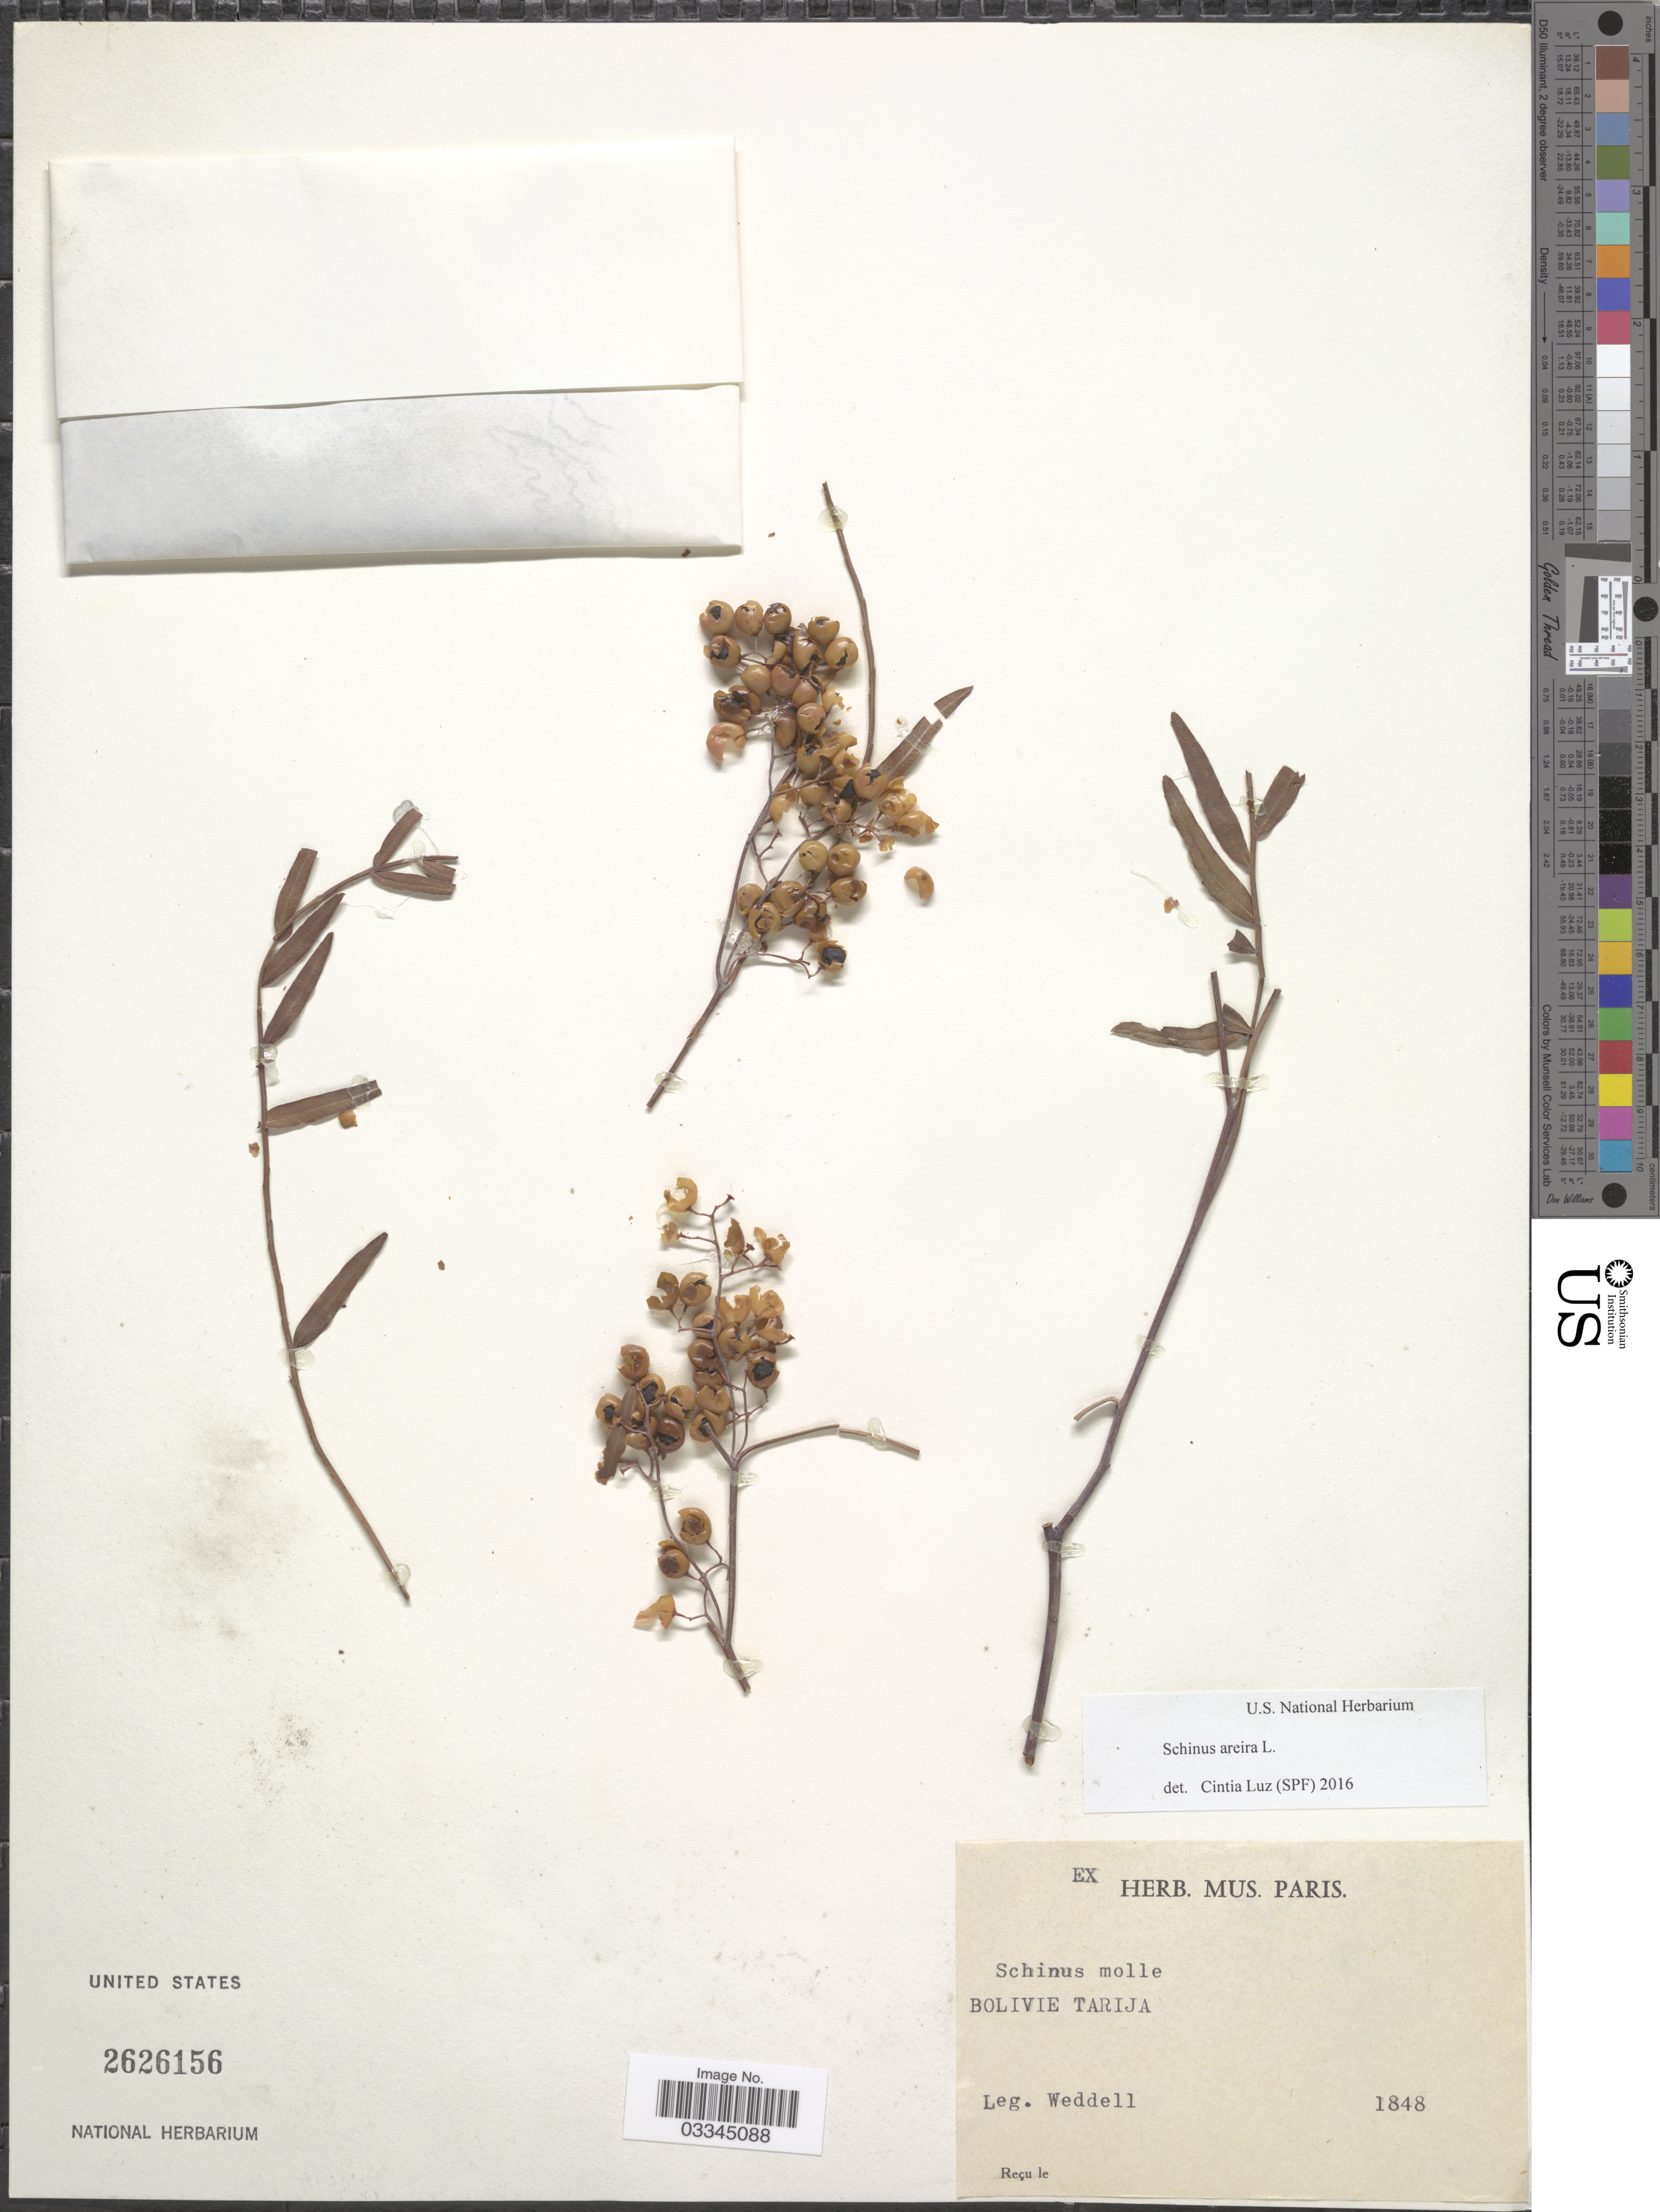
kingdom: Plantae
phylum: Tracheophyta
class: Magnoliopsida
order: Sapindales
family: Anacardiaceae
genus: Schinus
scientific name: Schinus areira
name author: L.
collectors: -. Weddell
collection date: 1848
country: Bolivia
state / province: Tarija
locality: Bolivie Tarija.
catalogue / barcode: US 2626156